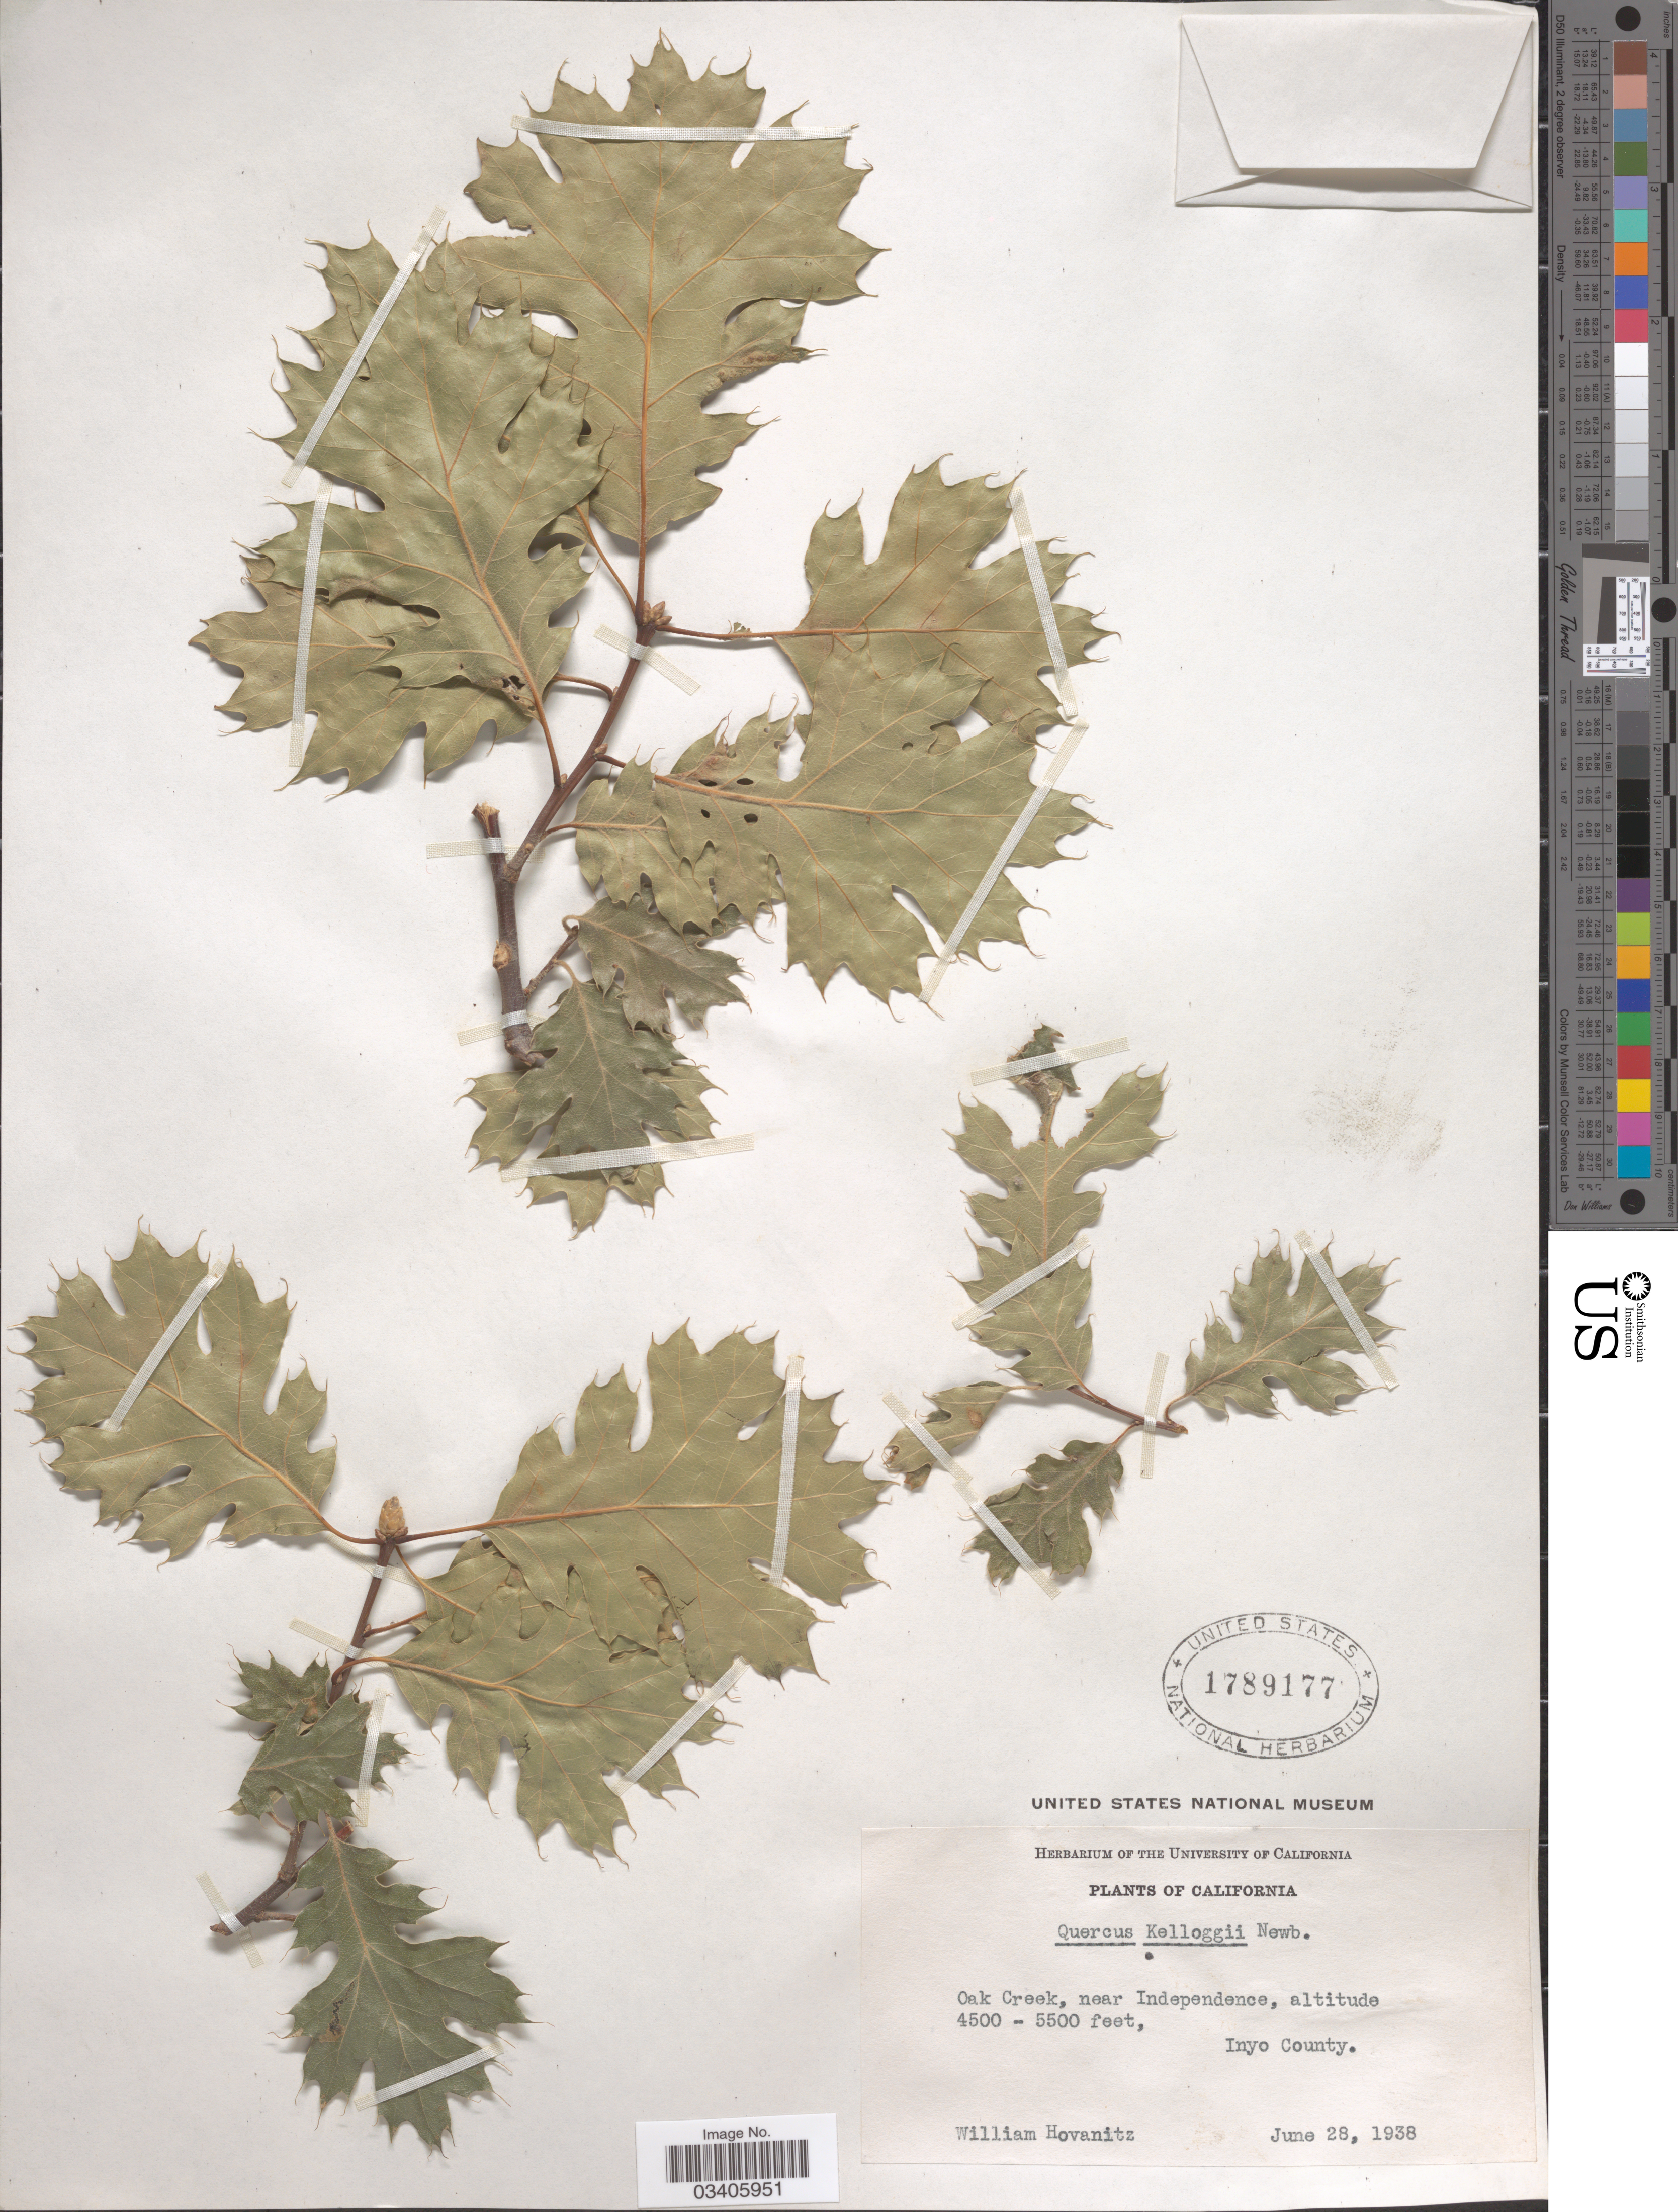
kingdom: Plantae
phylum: Tracheophyta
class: Magnoliopsida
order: Fagales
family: Fagaceae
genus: Quercus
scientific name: Quercus kelloggii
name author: Newb.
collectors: W. M. Hovanitz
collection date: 1938-06-28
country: United States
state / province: California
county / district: Inyo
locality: Oak Creek, near Independence. Inyo County.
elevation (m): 1372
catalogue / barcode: US 1789177